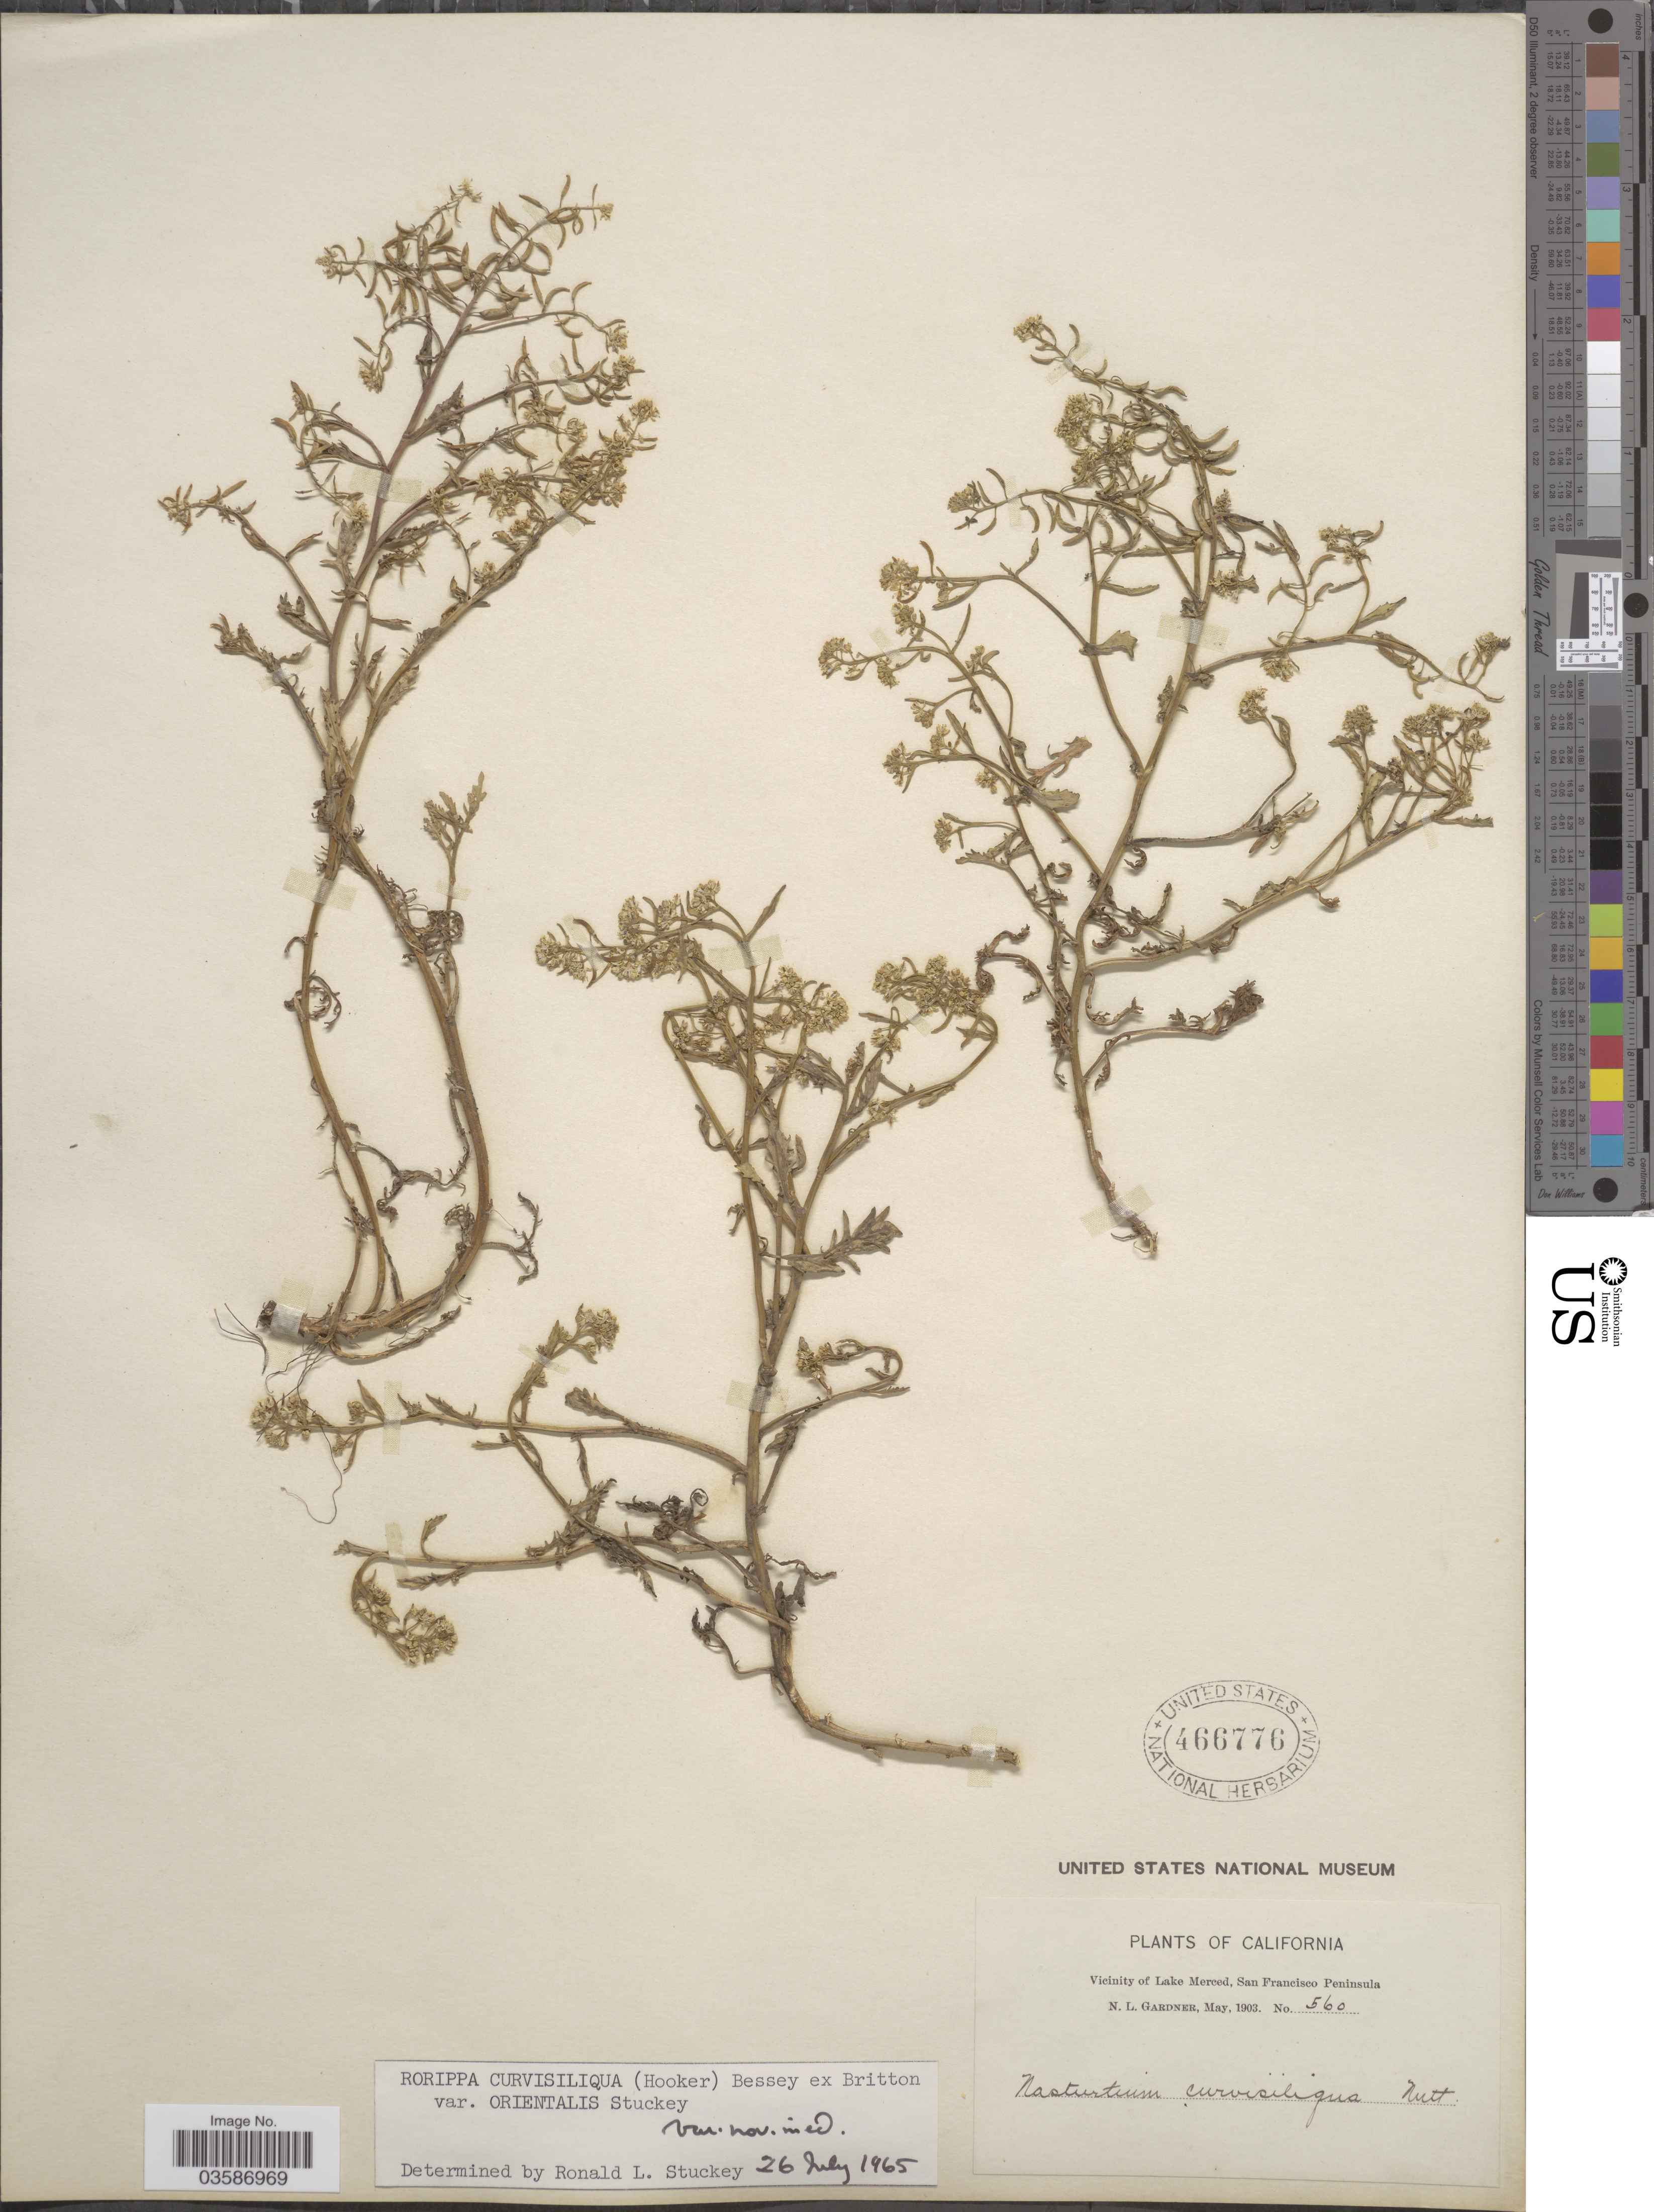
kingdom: Plantae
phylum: Tracheophyta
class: Magnoliopsida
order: Brassicales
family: Brassicaceae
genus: Rorippa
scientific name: Rorippa curvisiliqua var. orientalis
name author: Stuckey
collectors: N. Gardner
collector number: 560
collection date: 1903-05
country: United States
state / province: California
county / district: San Francisco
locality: Vicinity of Lake Merced, San Francisco Peninsula.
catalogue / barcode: US 466776